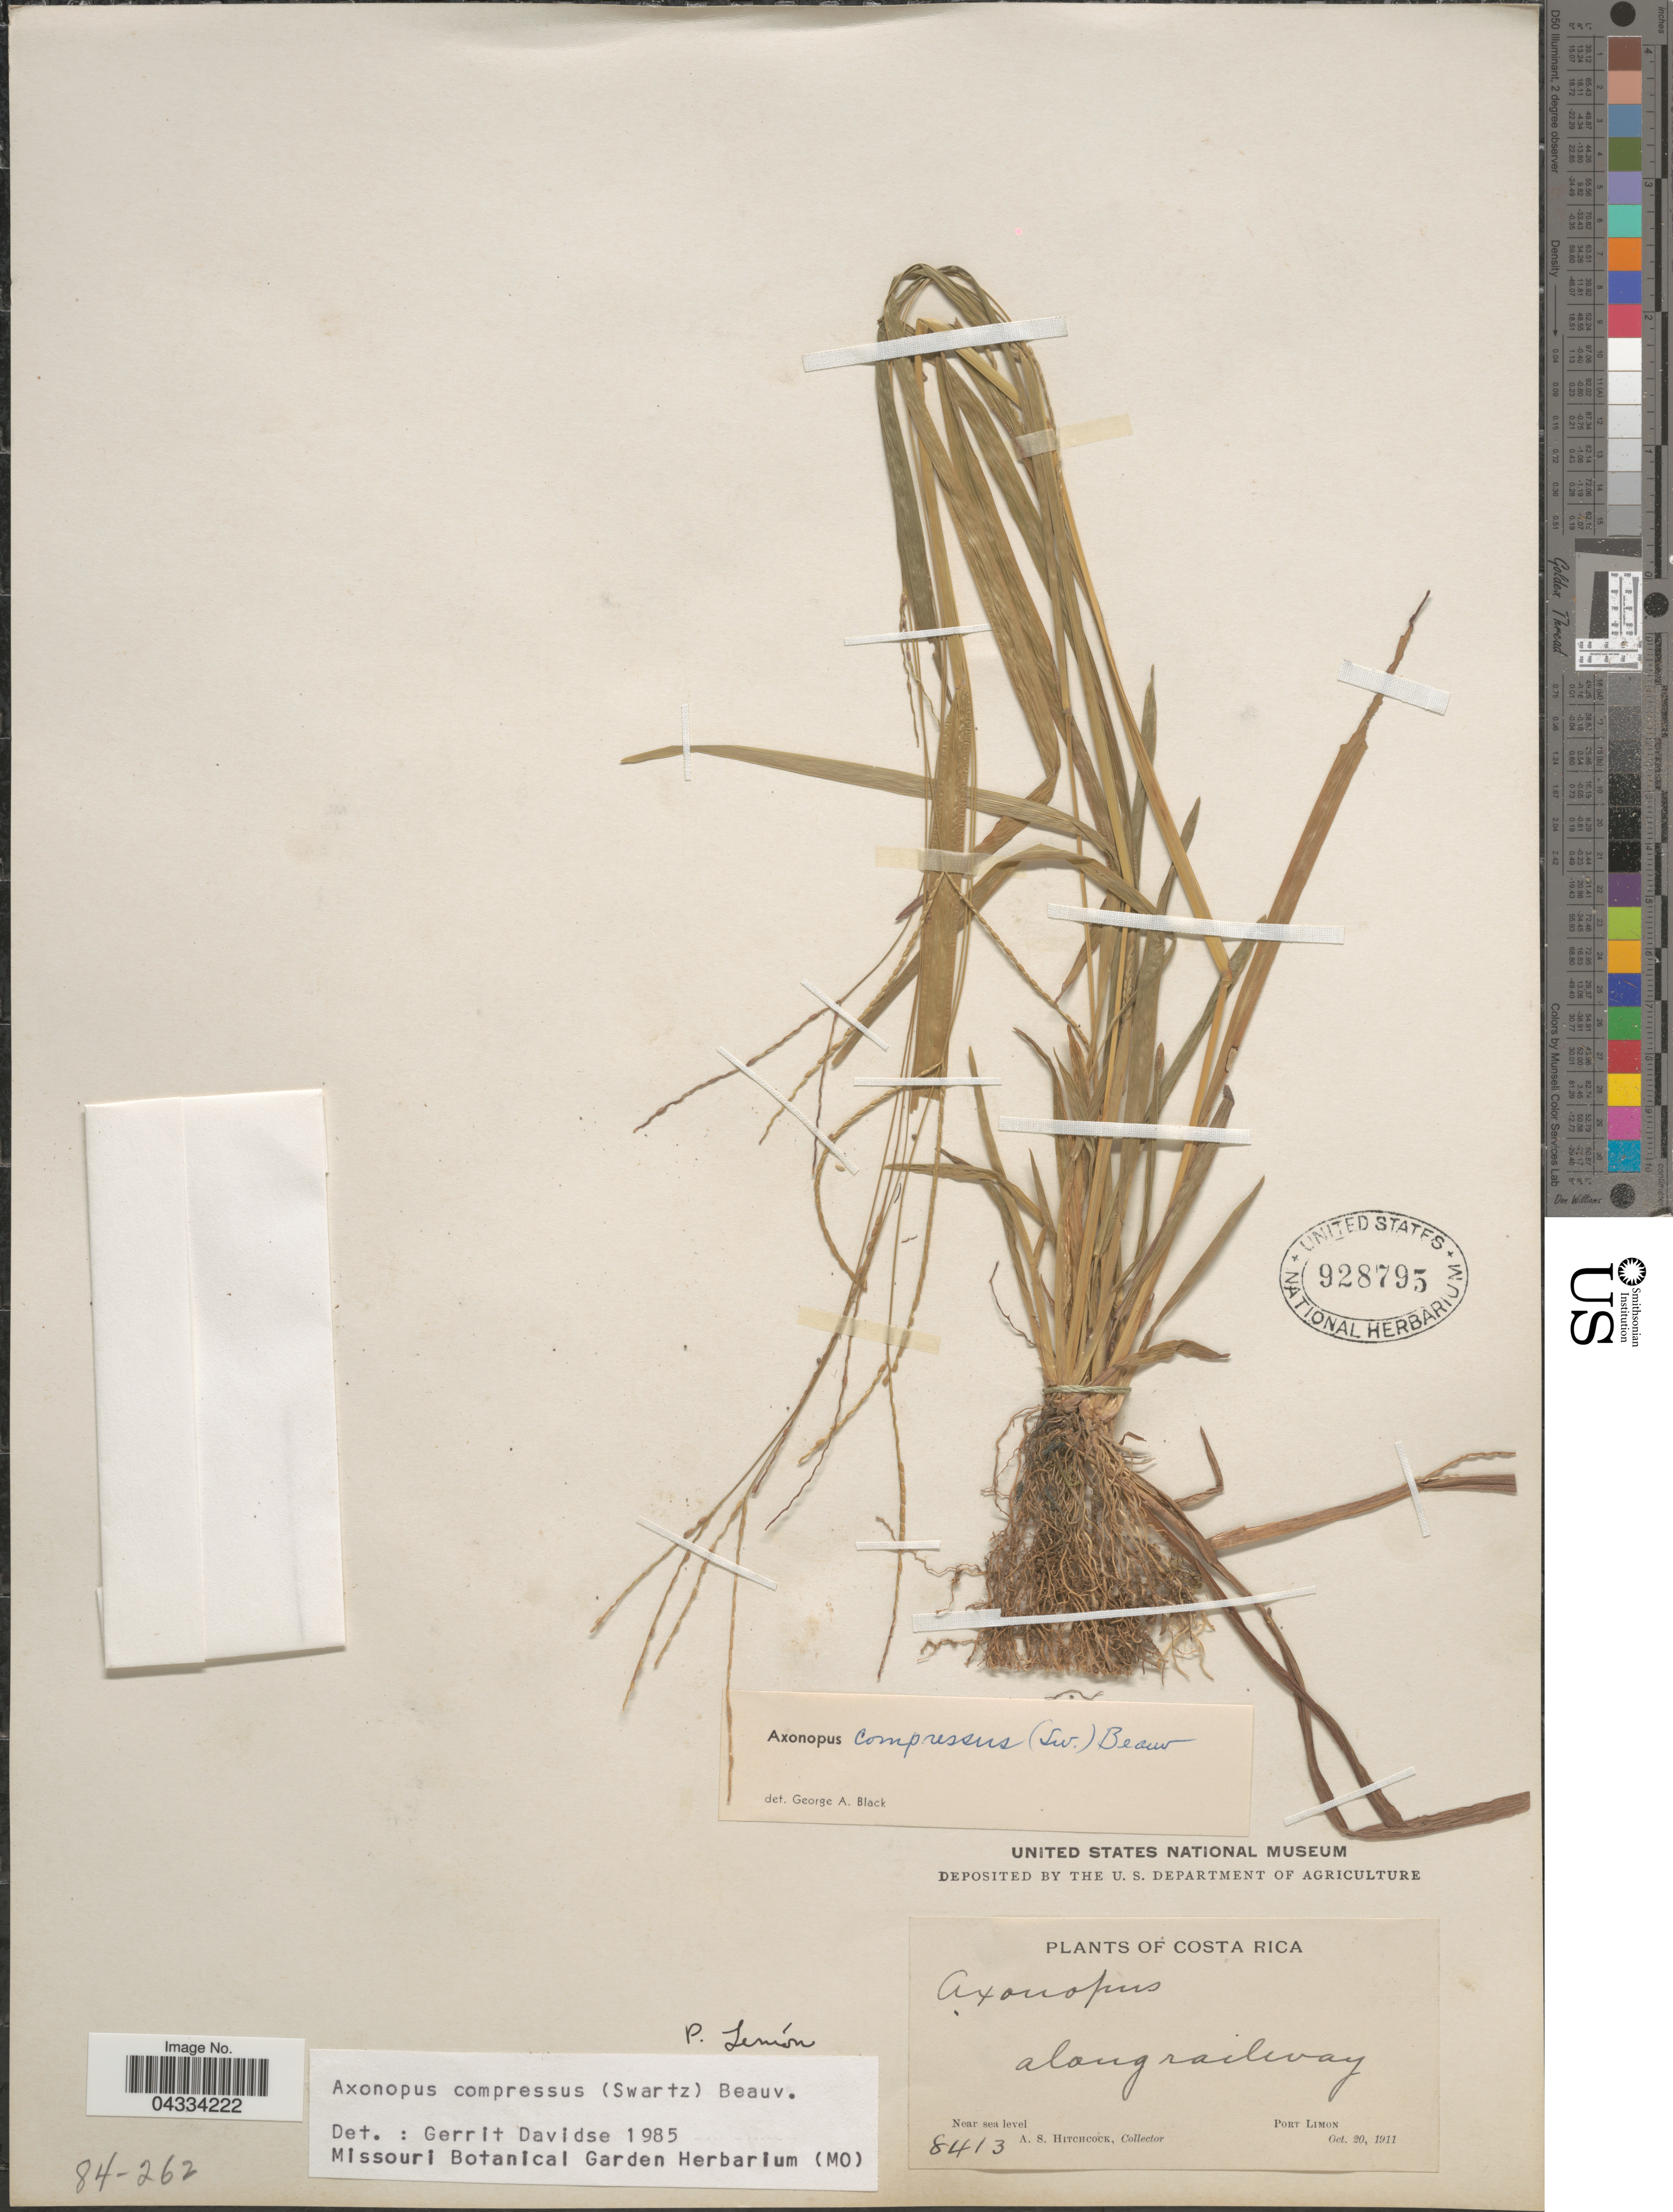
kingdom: Plantae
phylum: Tracheophyta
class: Liliopsida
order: Poales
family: Poaceae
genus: Axonopus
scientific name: Axonopus compressus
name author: (Sw.) P. Beauv.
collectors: A. S. Hitchcock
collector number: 8413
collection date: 1911-10-20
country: Costa Rica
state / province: Limón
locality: Along railway. Port Limon.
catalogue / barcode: US 928795